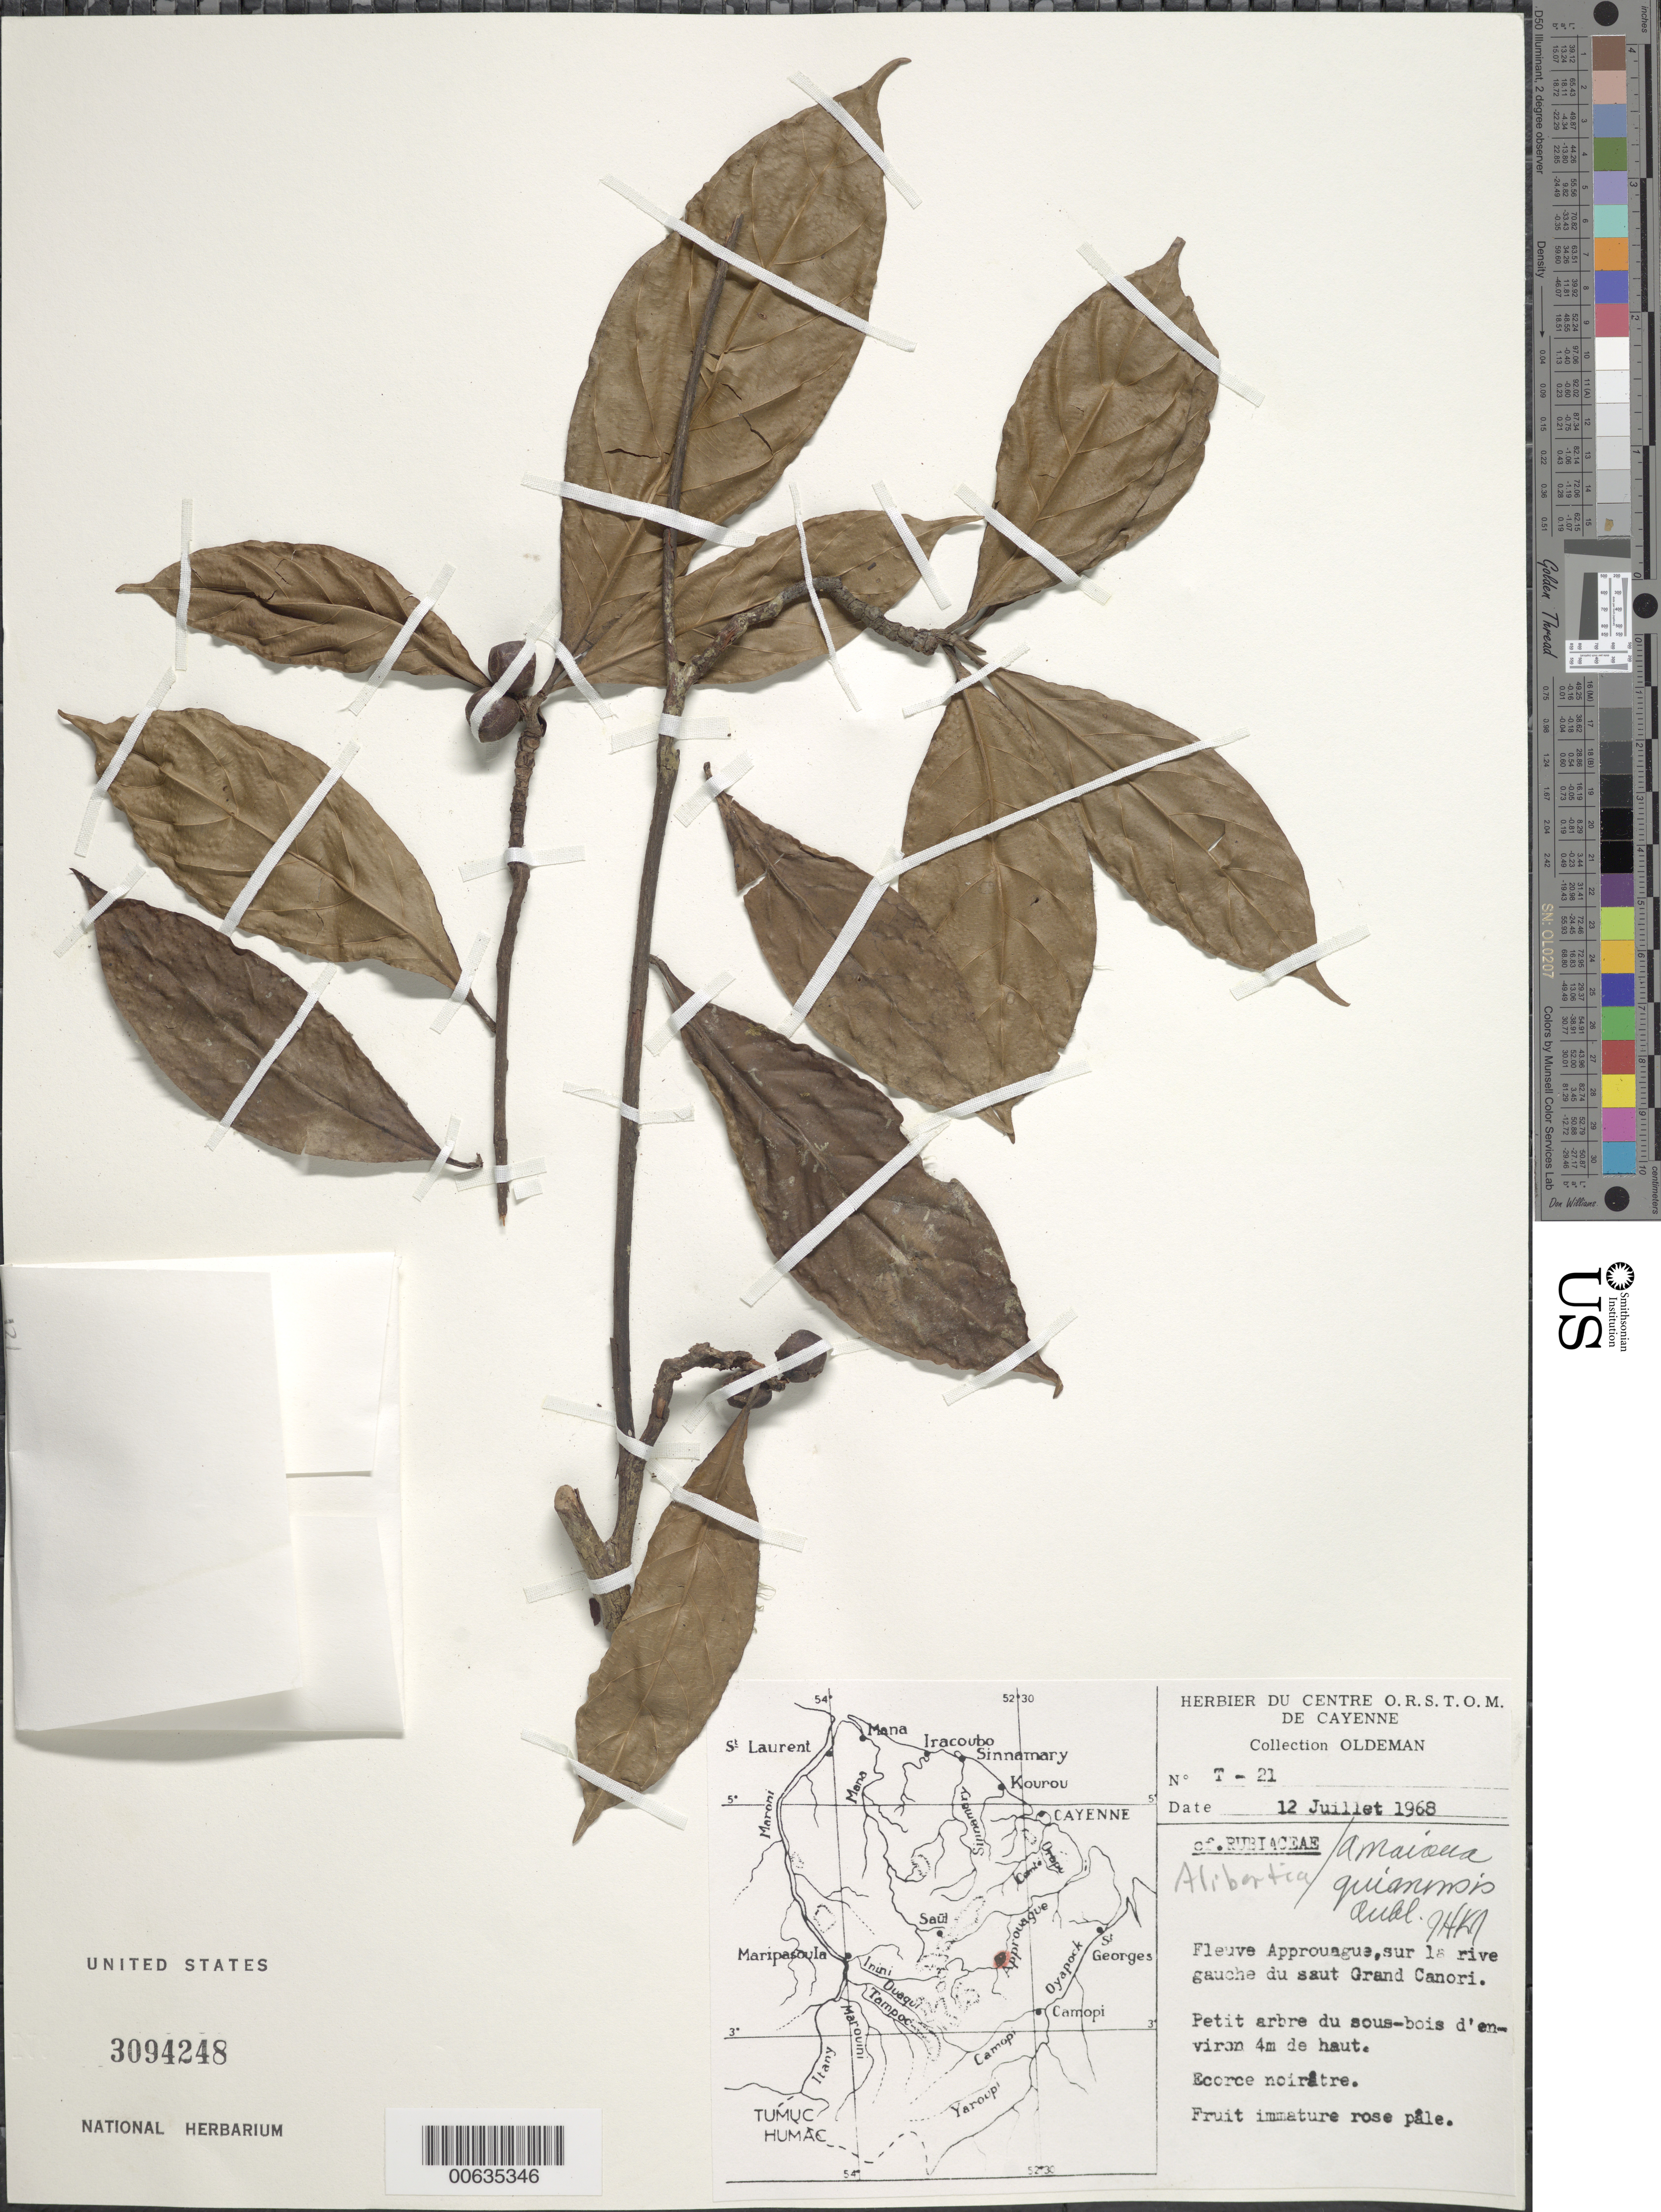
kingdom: Plantae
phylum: Tracheophyta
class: Magnoliopsida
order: Gentianales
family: Rubiaceae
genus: Amaioua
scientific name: Amaioua guianensis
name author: Aubl.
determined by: Kirkbride, J. H.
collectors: R. Oldeman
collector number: T 21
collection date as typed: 12-Jul-68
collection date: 1968-07-12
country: French Guiana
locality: Approuague R., saut Grand Cañori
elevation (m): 150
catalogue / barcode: US 3094248